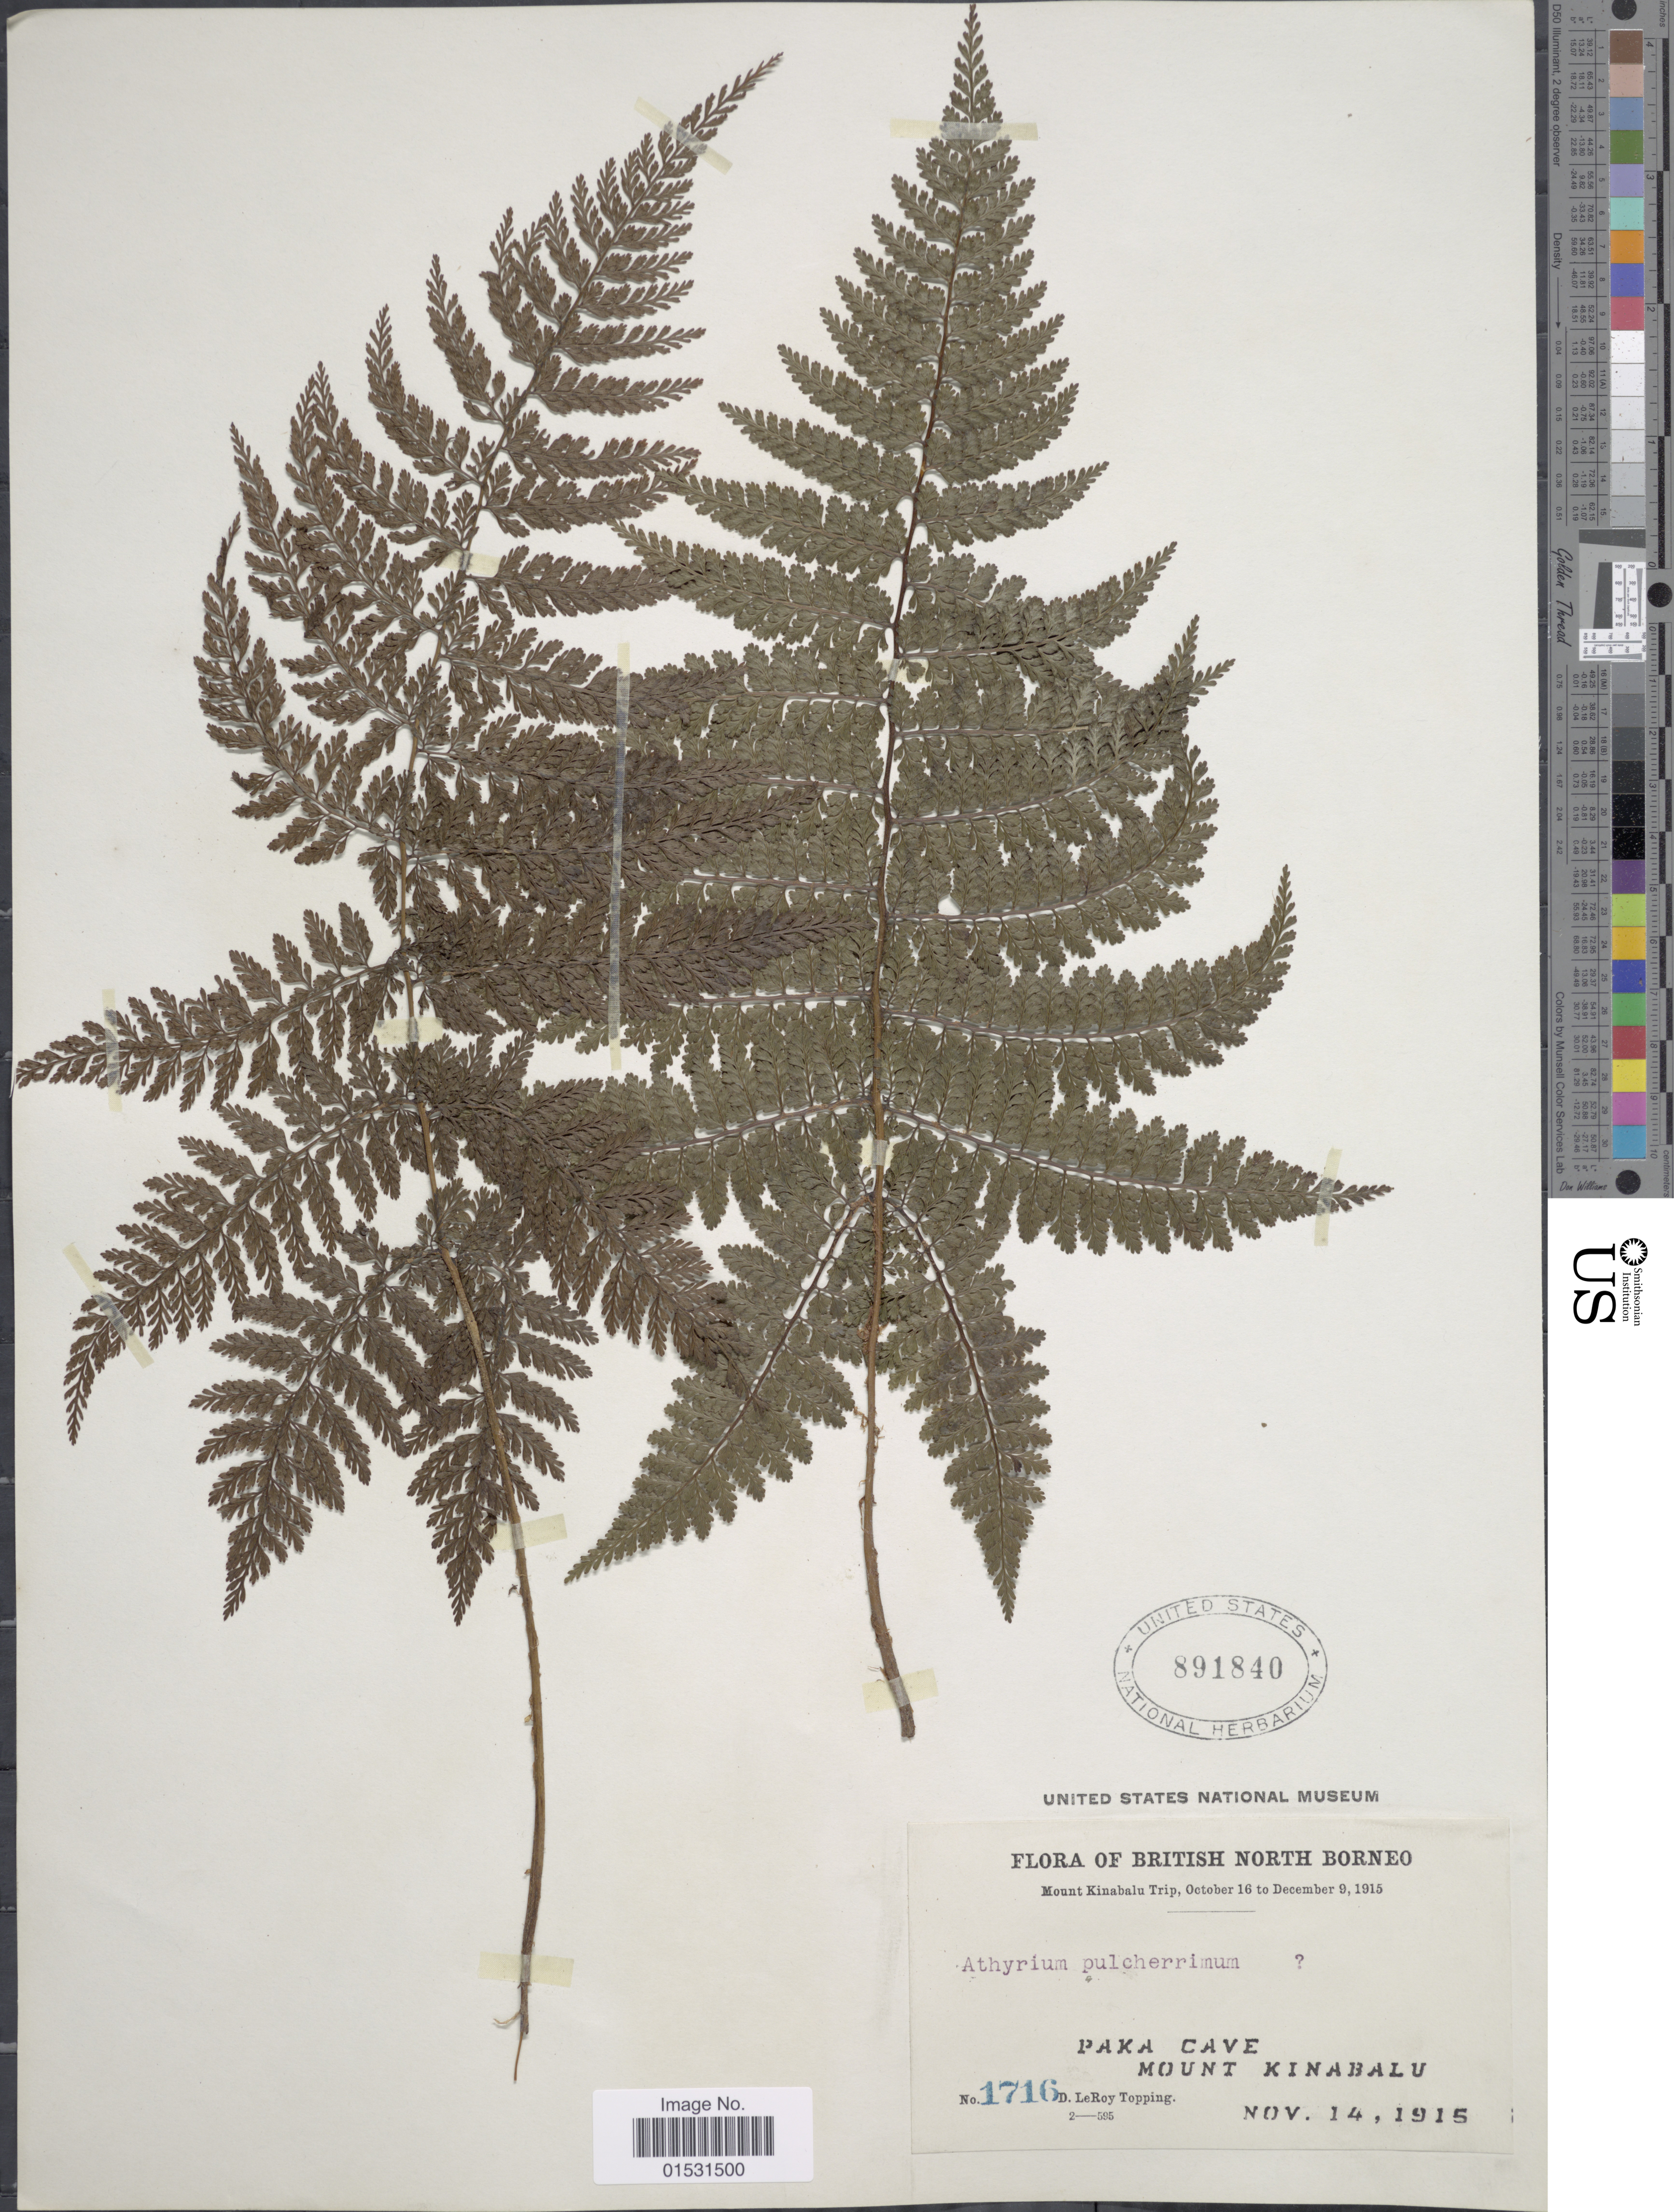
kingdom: Plantae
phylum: Tracheophyta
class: Polypodiopsida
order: Polypodiales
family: Athyriaceae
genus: Athyrium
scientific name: Athyrium pulcherrimum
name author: Copel.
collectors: D. L. Topping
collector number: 1716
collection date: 1915-11-14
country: Malaysia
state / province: Sabah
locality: British North Borneo. Paka Cave. Mount Kinabalu.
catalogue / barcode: US 891840